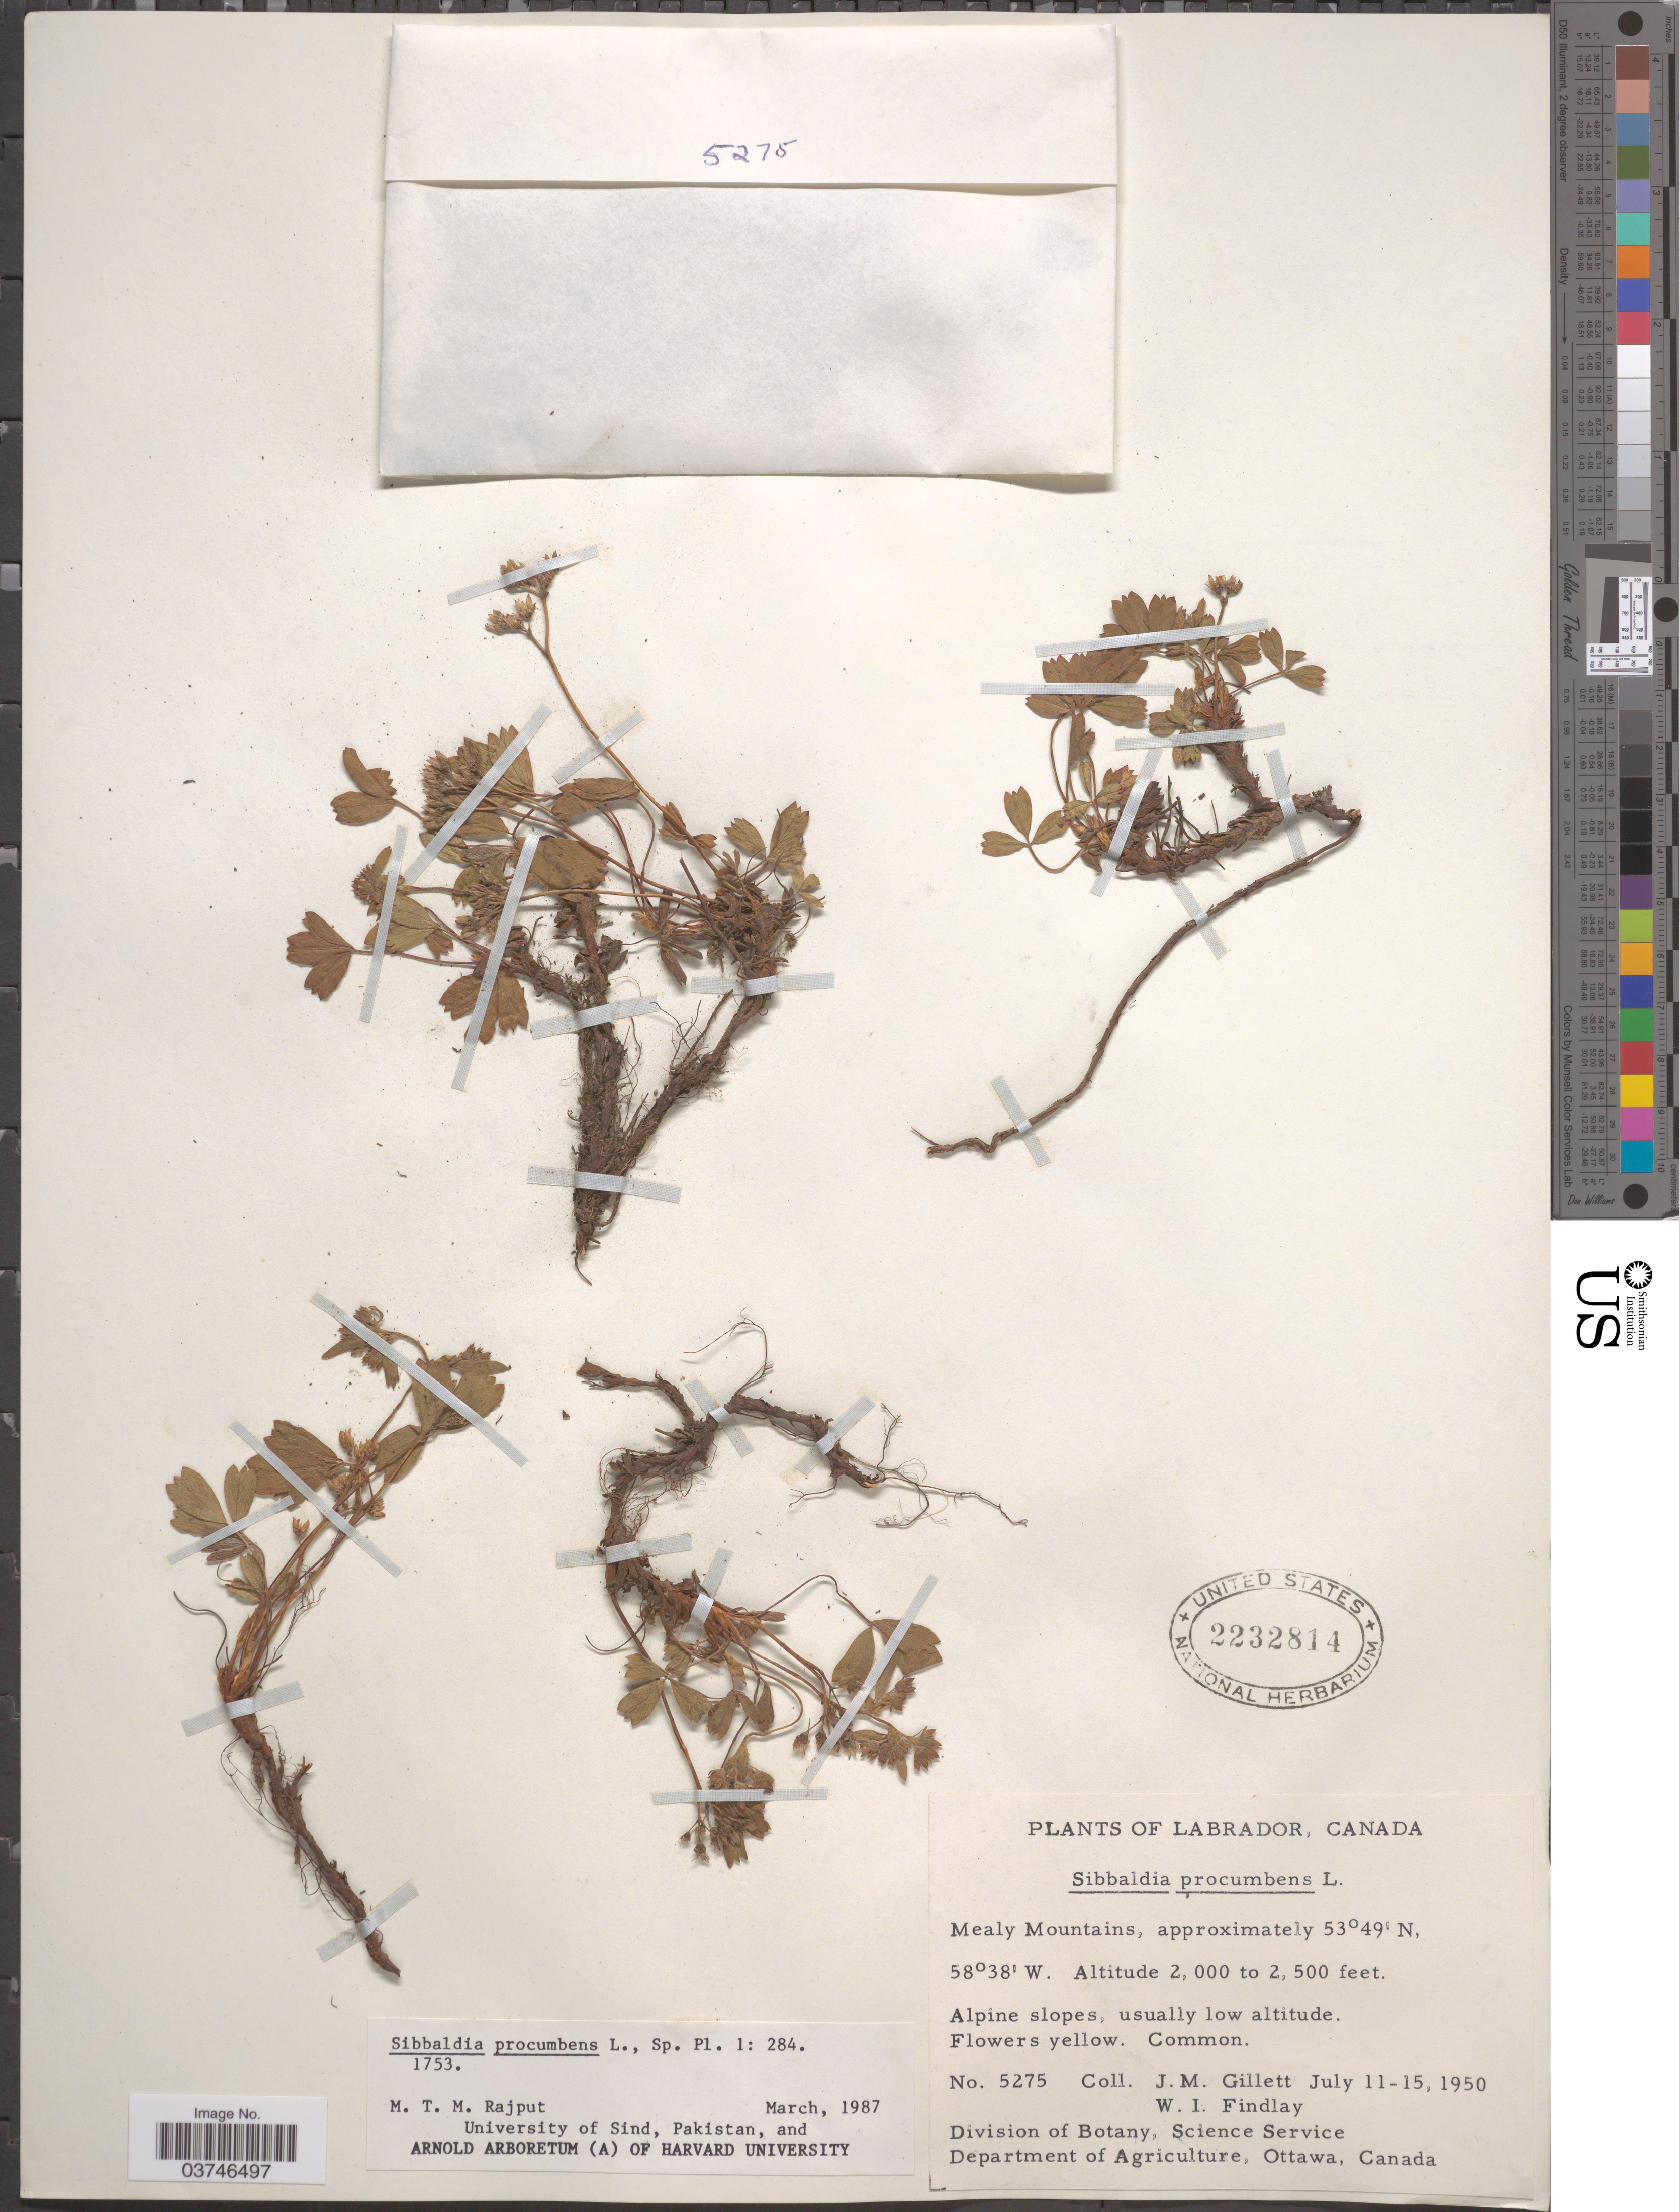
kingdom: Plantae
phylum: Tracheophyta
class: Magnoliopsida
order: Rosales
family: Rosaceae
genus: Sibbaldia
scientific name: Sibbaldia procumbens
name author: L.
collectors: J. M. Gillett & W. Findlay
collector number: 5275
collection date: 1950-07-11/1950-07-15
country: Canada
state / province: Newfoundland and Labrador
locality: Labrador. Mealy Mountains.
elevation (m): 610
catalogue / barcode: US 2232814